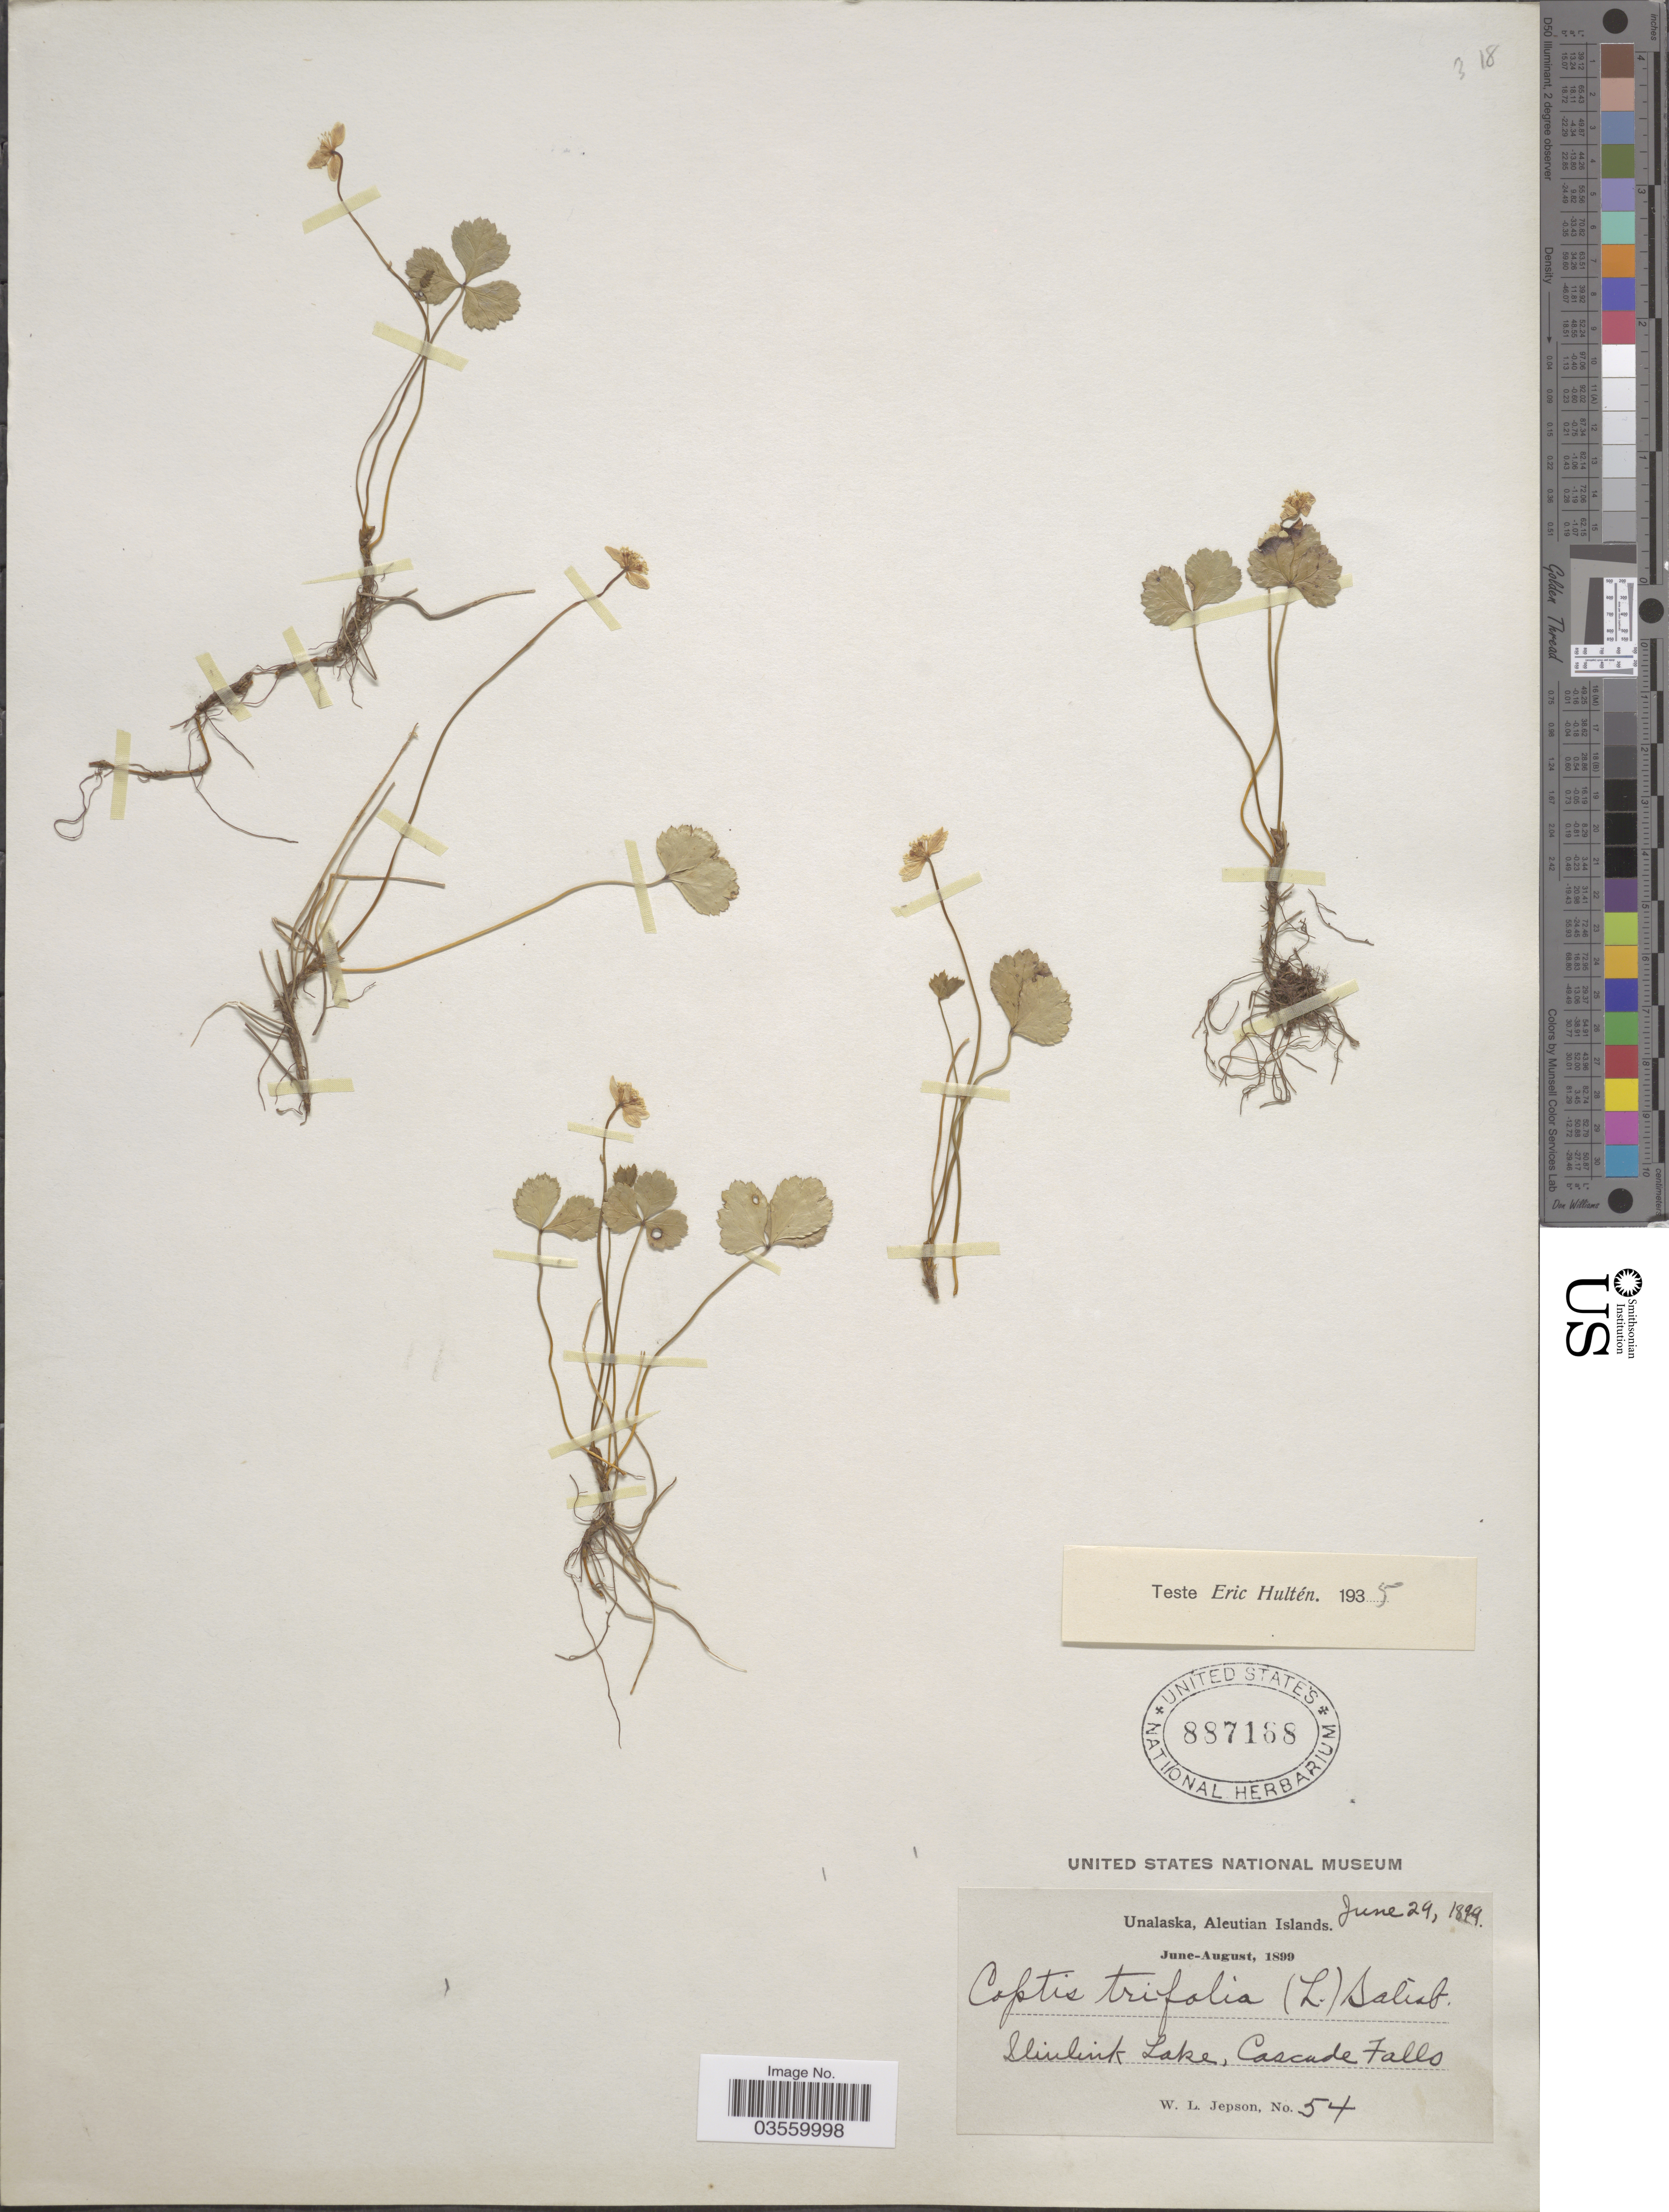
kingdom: Plantae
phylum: Tracheophyta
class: Magnoliopsida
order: Ranunculales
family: Ranunculaceae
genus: Coptis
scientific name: Coptis trifolia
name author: (L.) Salisb.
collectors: W. L. Jepson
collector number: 54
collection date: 1899-06-29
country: United States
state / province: Alaska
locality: Unalaska, Aleutian Islands. Ilinlink Lake, Cascade Falls.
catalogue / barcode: US 887168